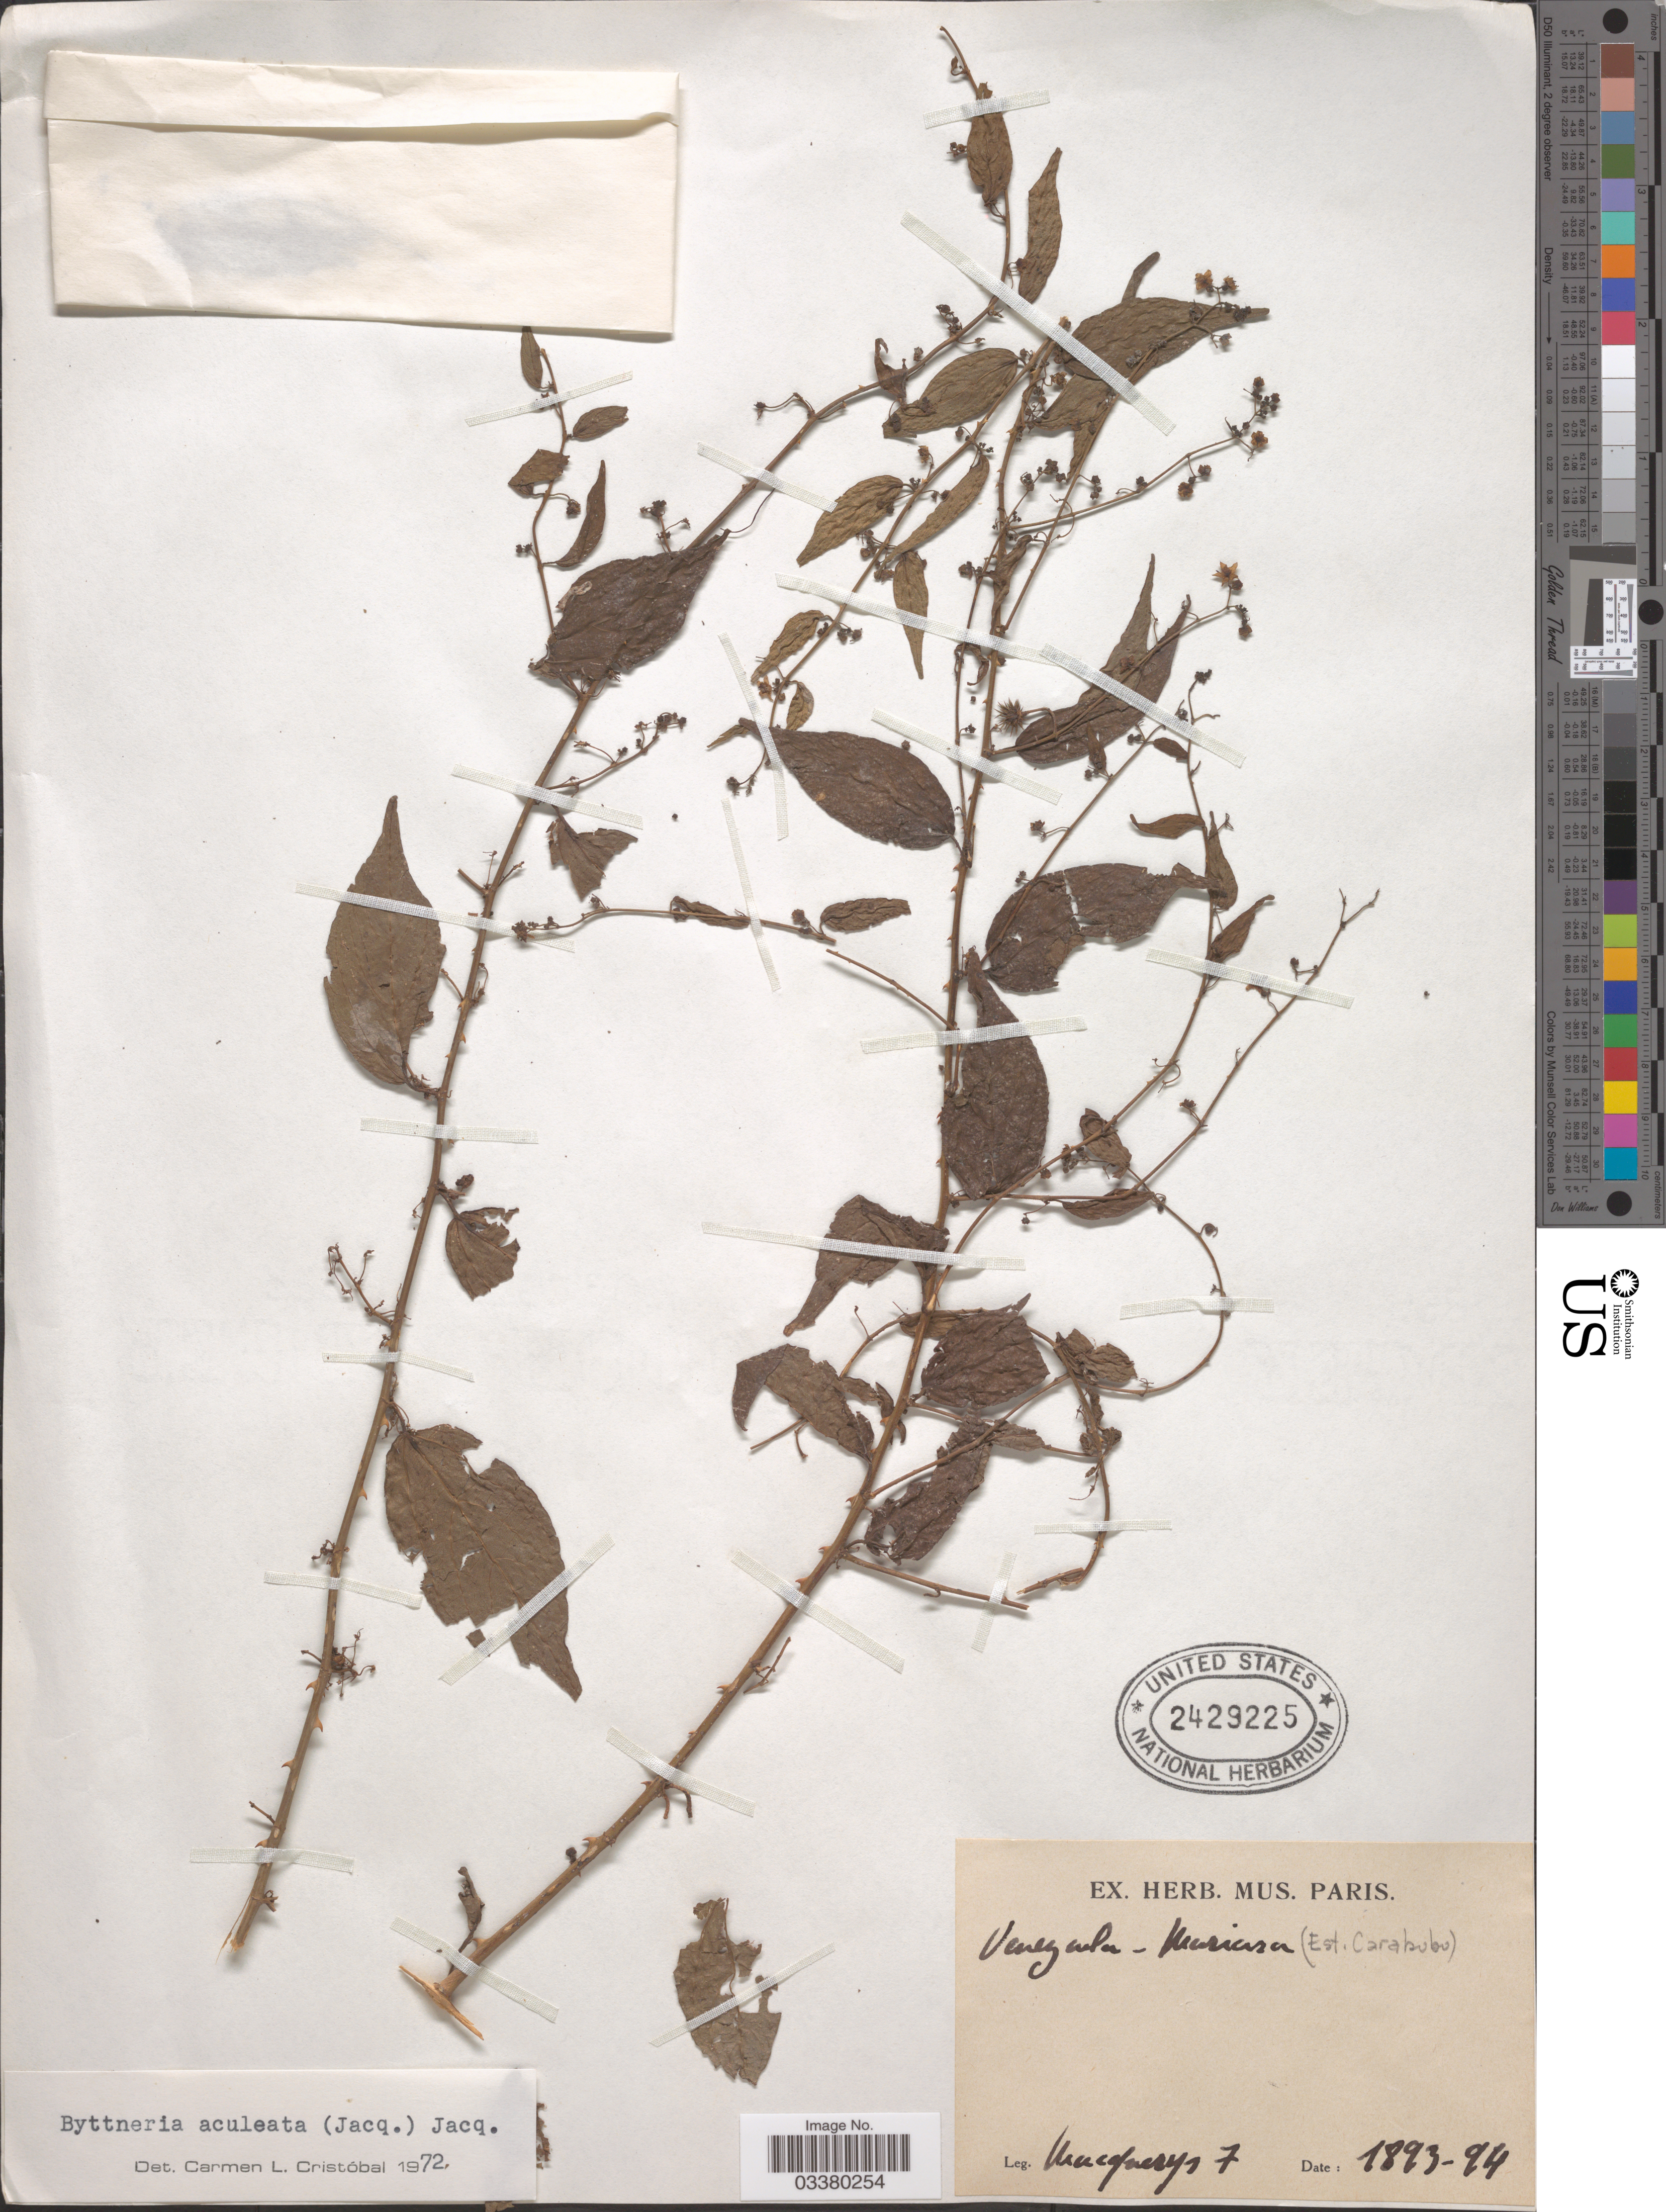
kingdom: Plantae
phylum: Tracheophyta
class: Magnoliopsida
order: Malvales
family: Malvaceae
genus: Byttneria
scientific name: Byttneria aculeata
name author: (Jacq.) Jacq.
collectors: A. Mocquerys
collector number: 7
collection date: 1893/1894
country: Venezuela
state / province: Carabobo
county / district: Diego Ibarra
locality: Mariara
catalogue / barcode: US 2429225